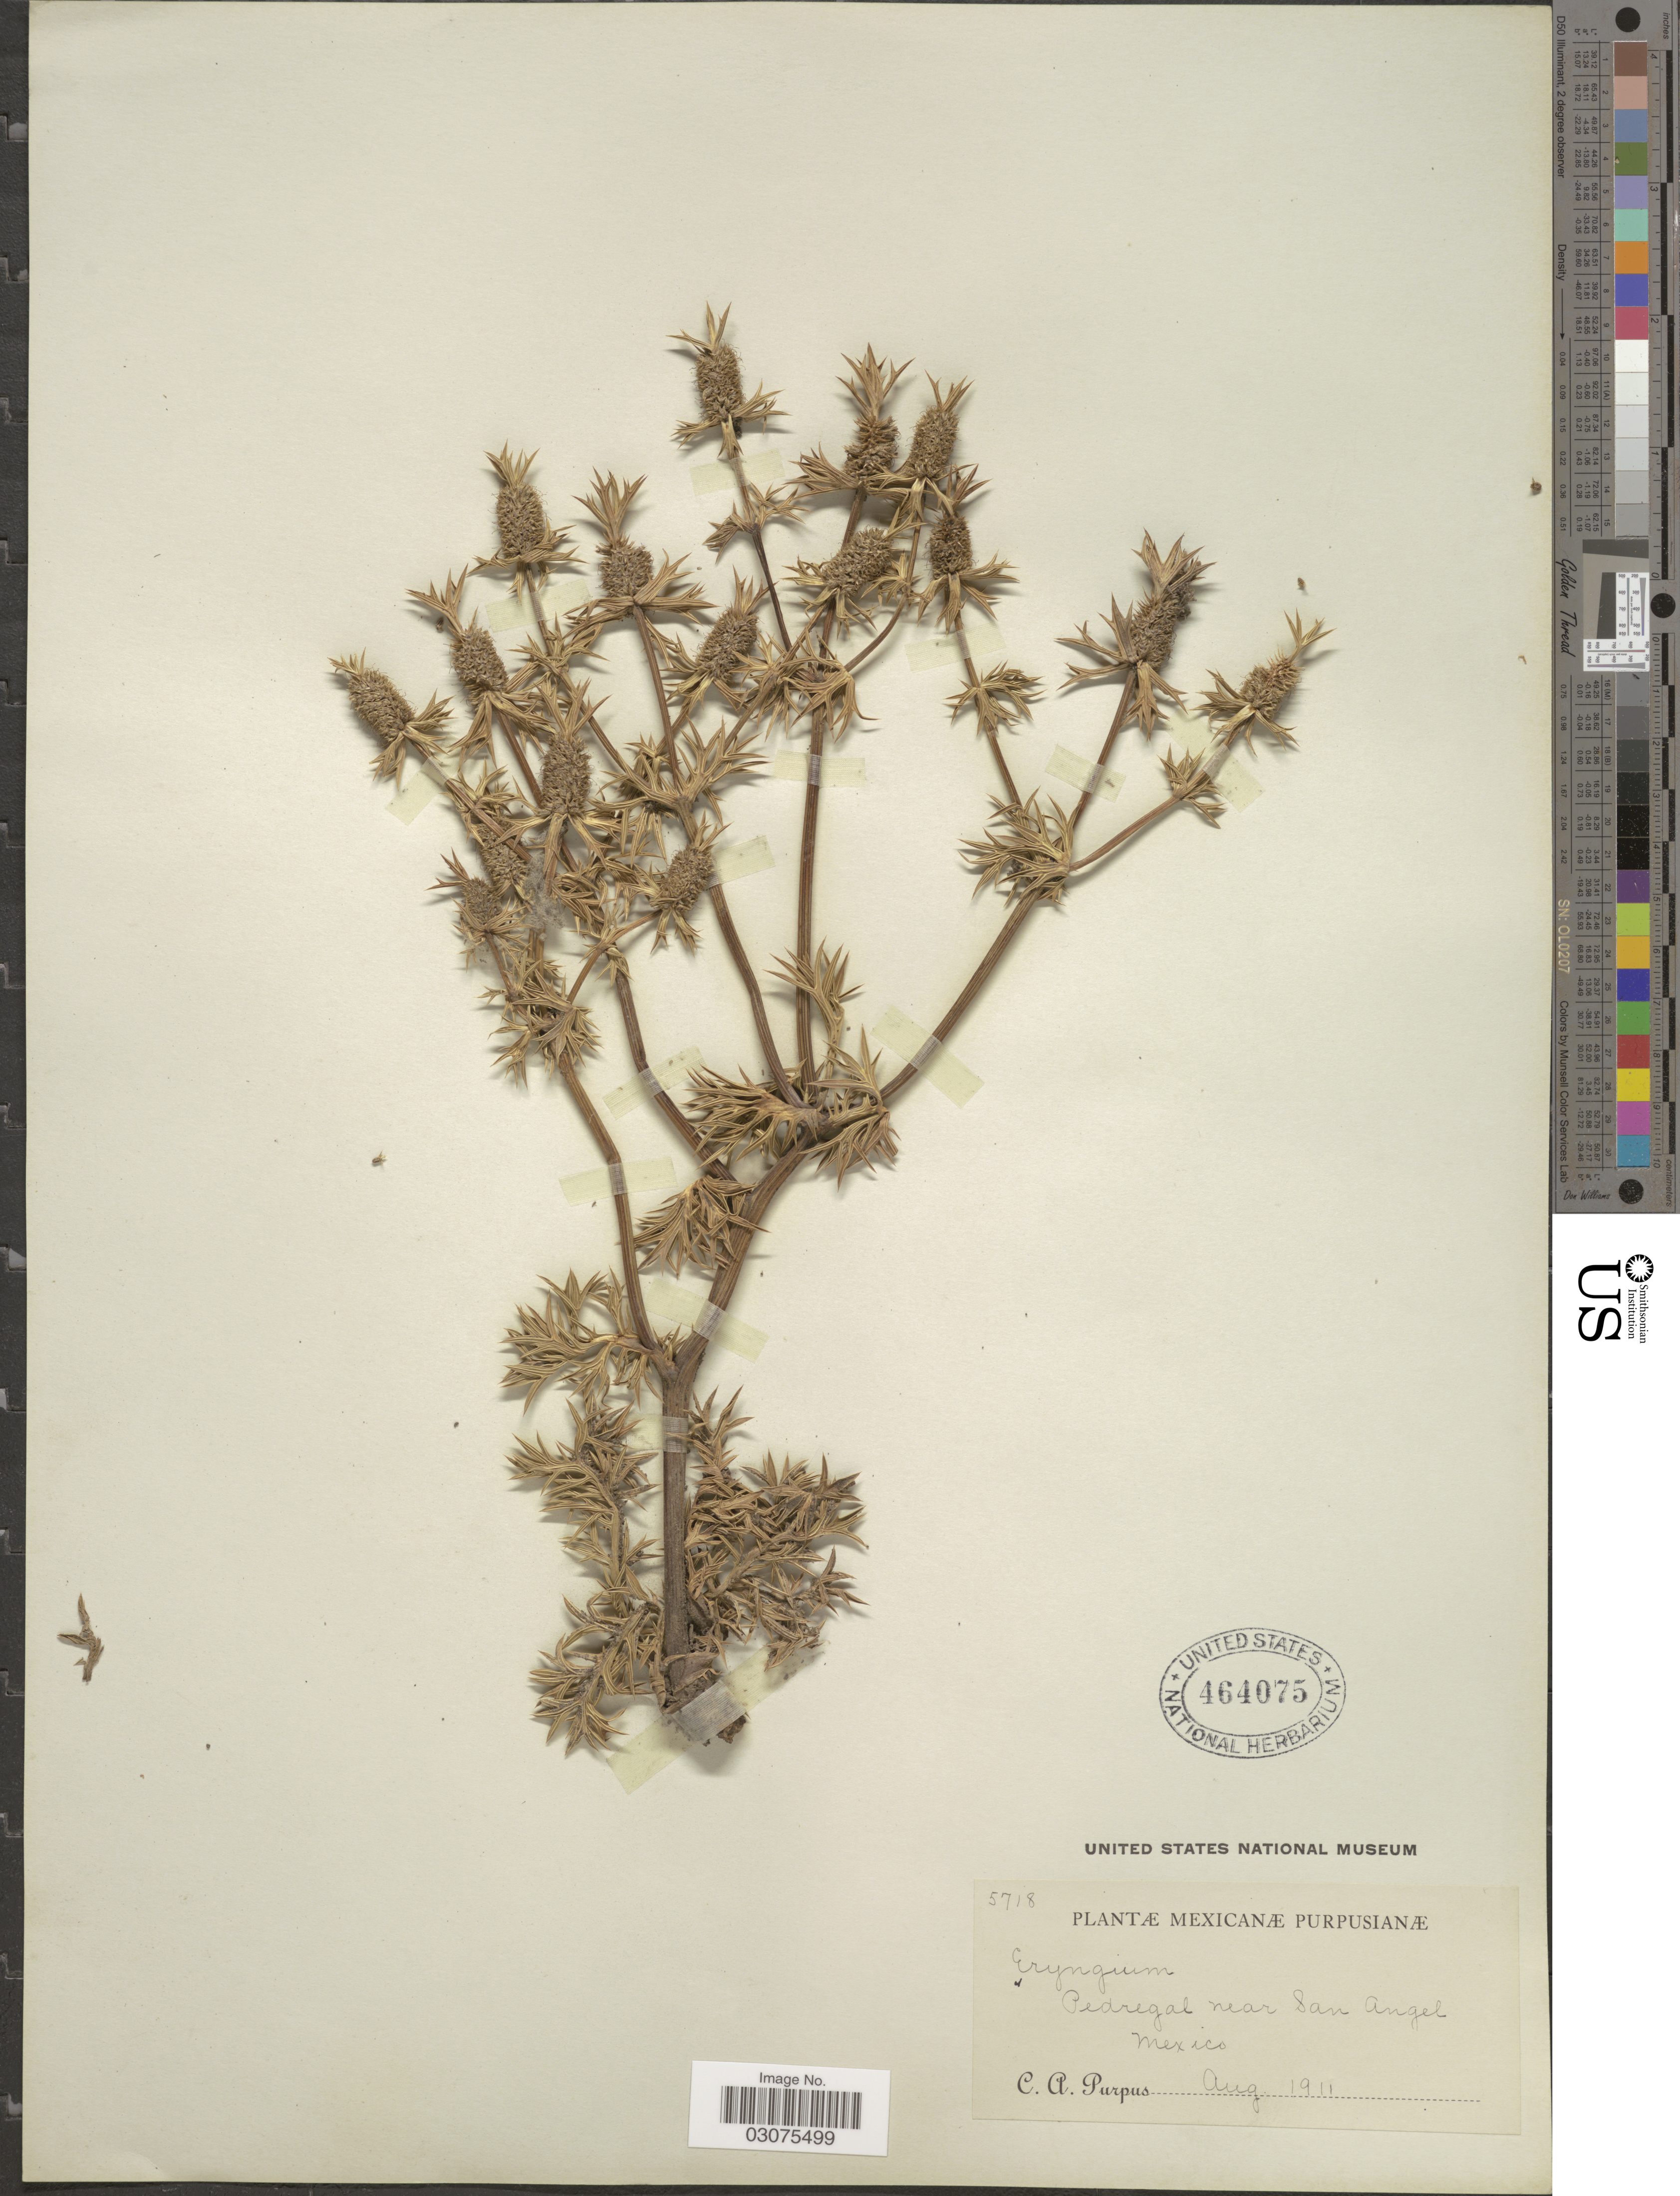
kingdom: Plantae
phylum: Tracheophyta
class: Magnoliopsida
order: Apiales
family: Apiaceae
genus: Eryngium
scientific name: Eryngium comosum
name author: F. Delaroche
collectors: C. A. Purpus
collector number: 5718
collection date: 1911-08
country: Mexico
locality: Pedregal near San Angel.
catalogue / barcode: US 464075